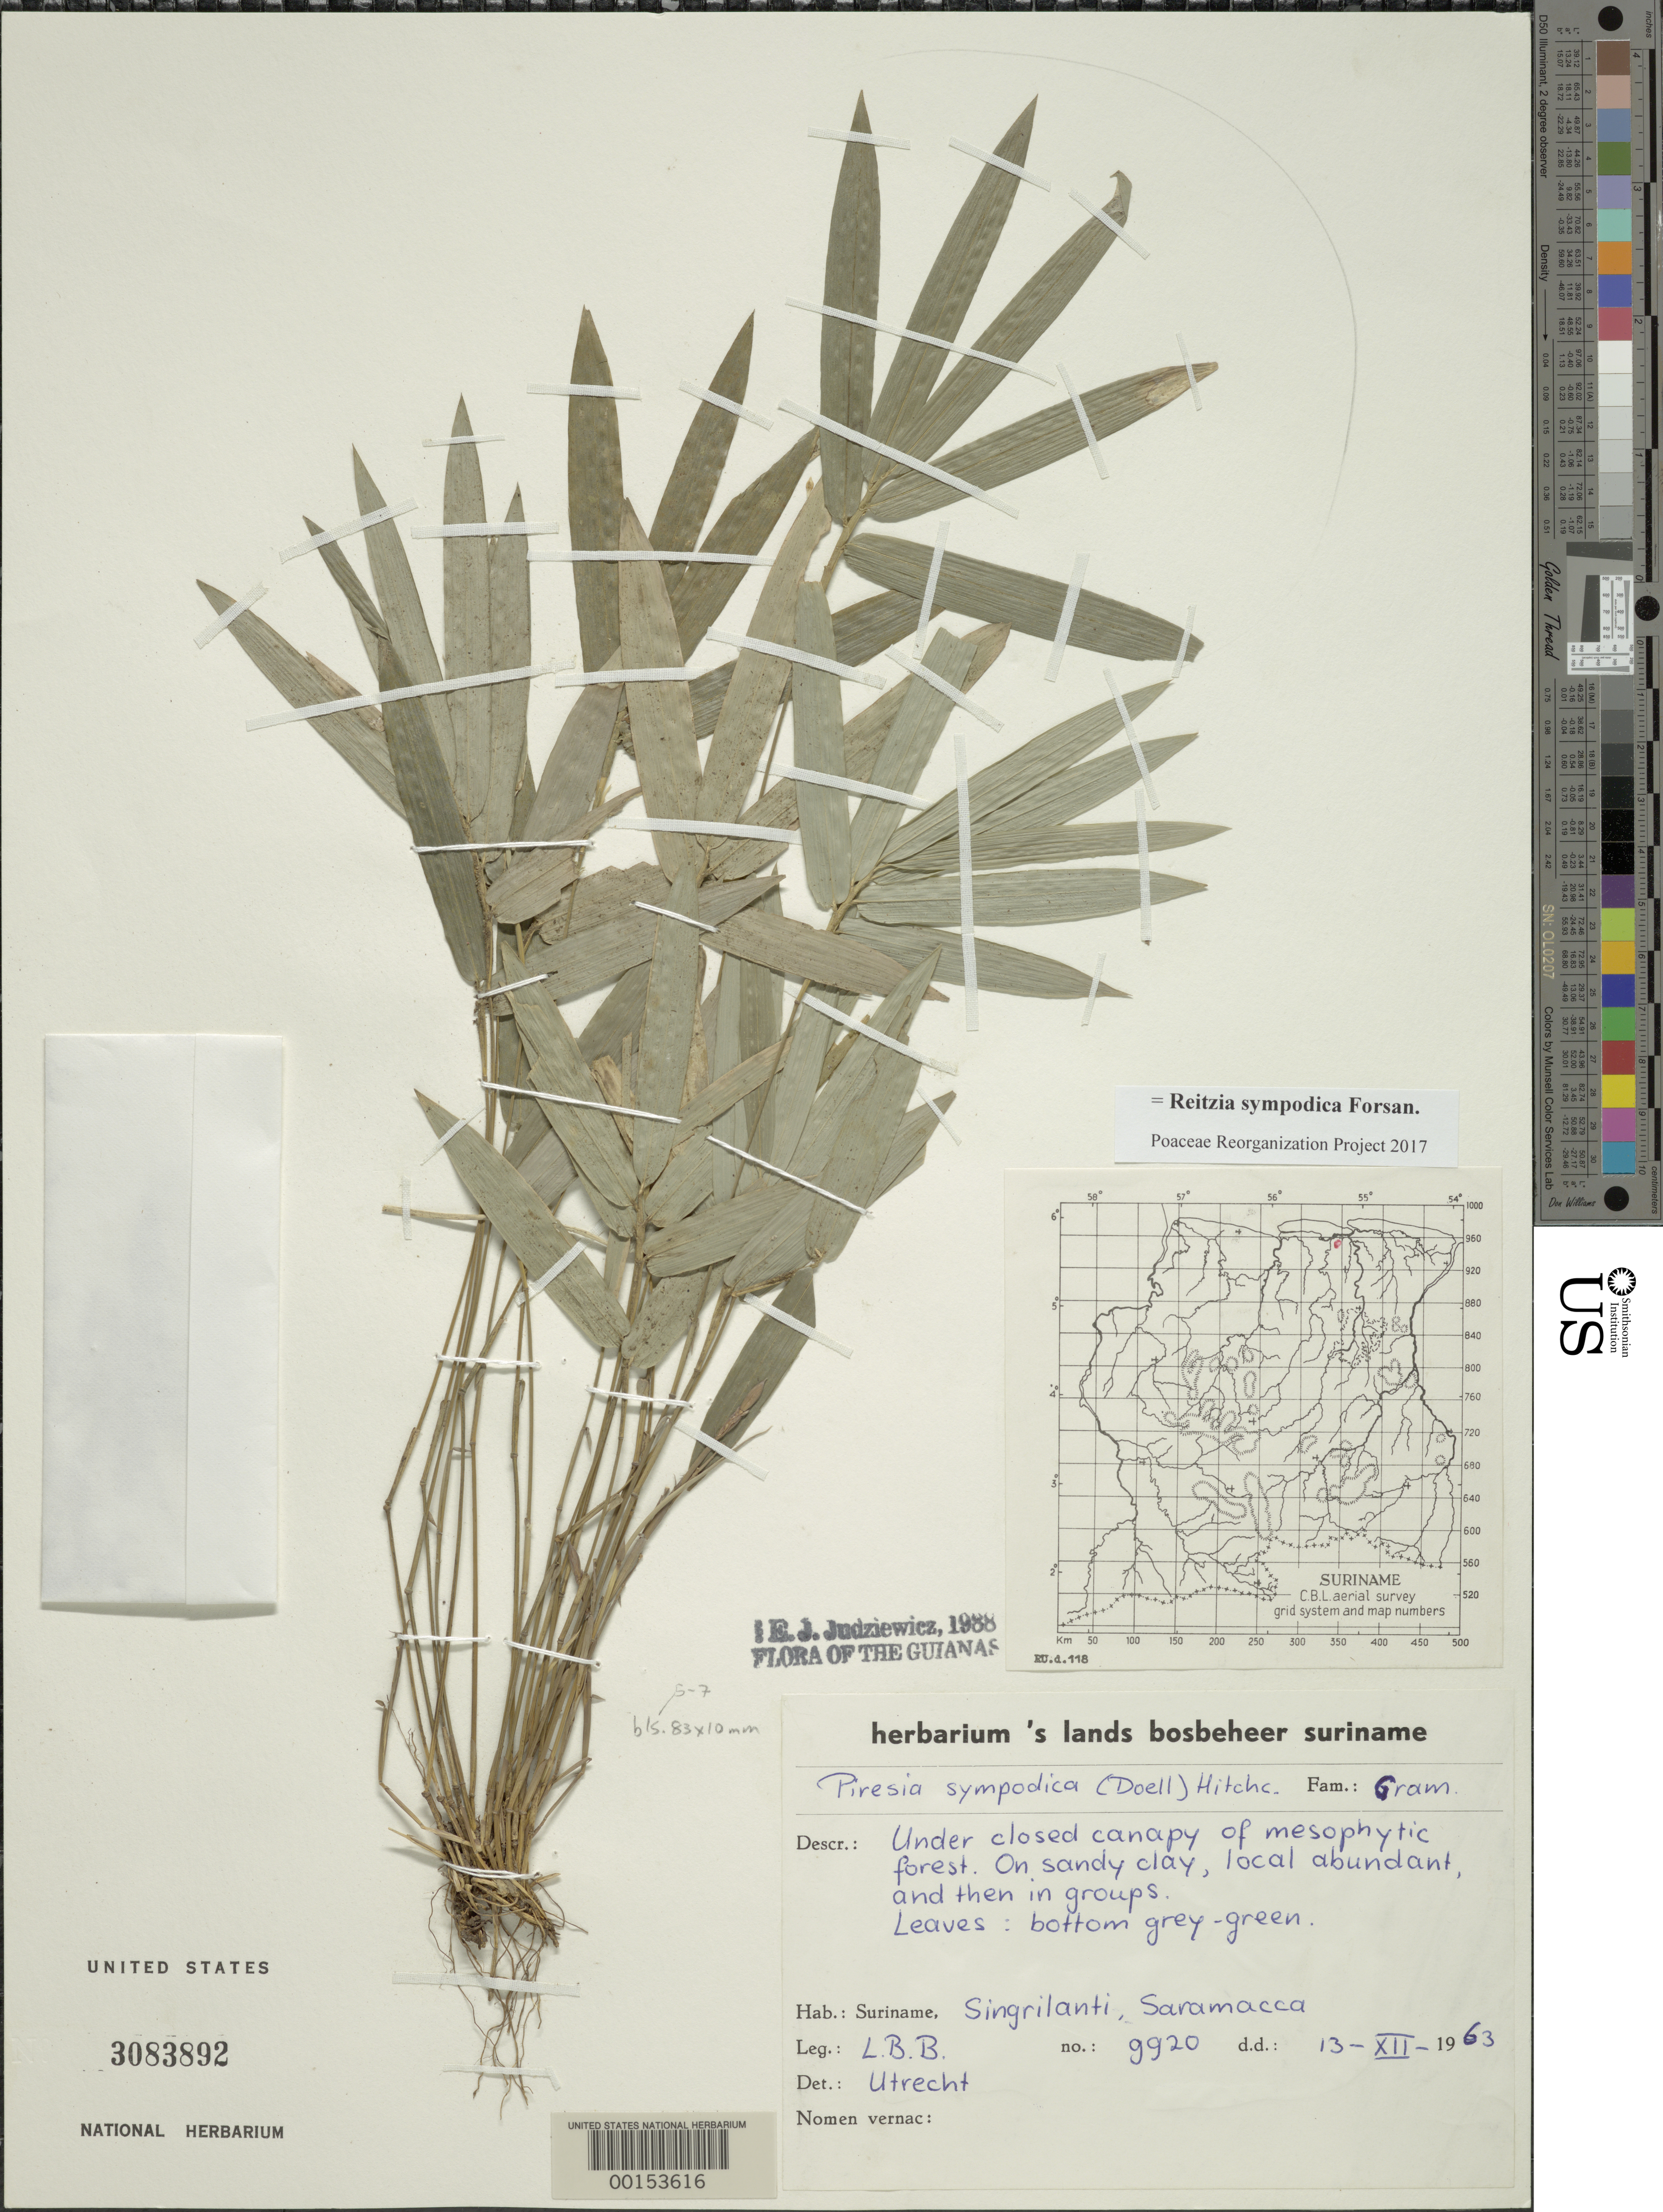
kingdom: Plantae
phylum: Tracheophyta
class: Liliopsida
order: Poales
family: Poaceae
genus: Reitzia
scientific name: Reitzia sympodica ined. 2019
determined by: Poaceae Reorganization Project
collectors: L.B.B.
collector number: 9920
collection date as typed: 13 Dec 1963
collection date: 1963-12-13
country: Suriname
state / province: Saramacca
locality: Singrilanti, saramacca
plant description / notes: Rhizome, Leaf complement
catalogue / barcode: US 3083892